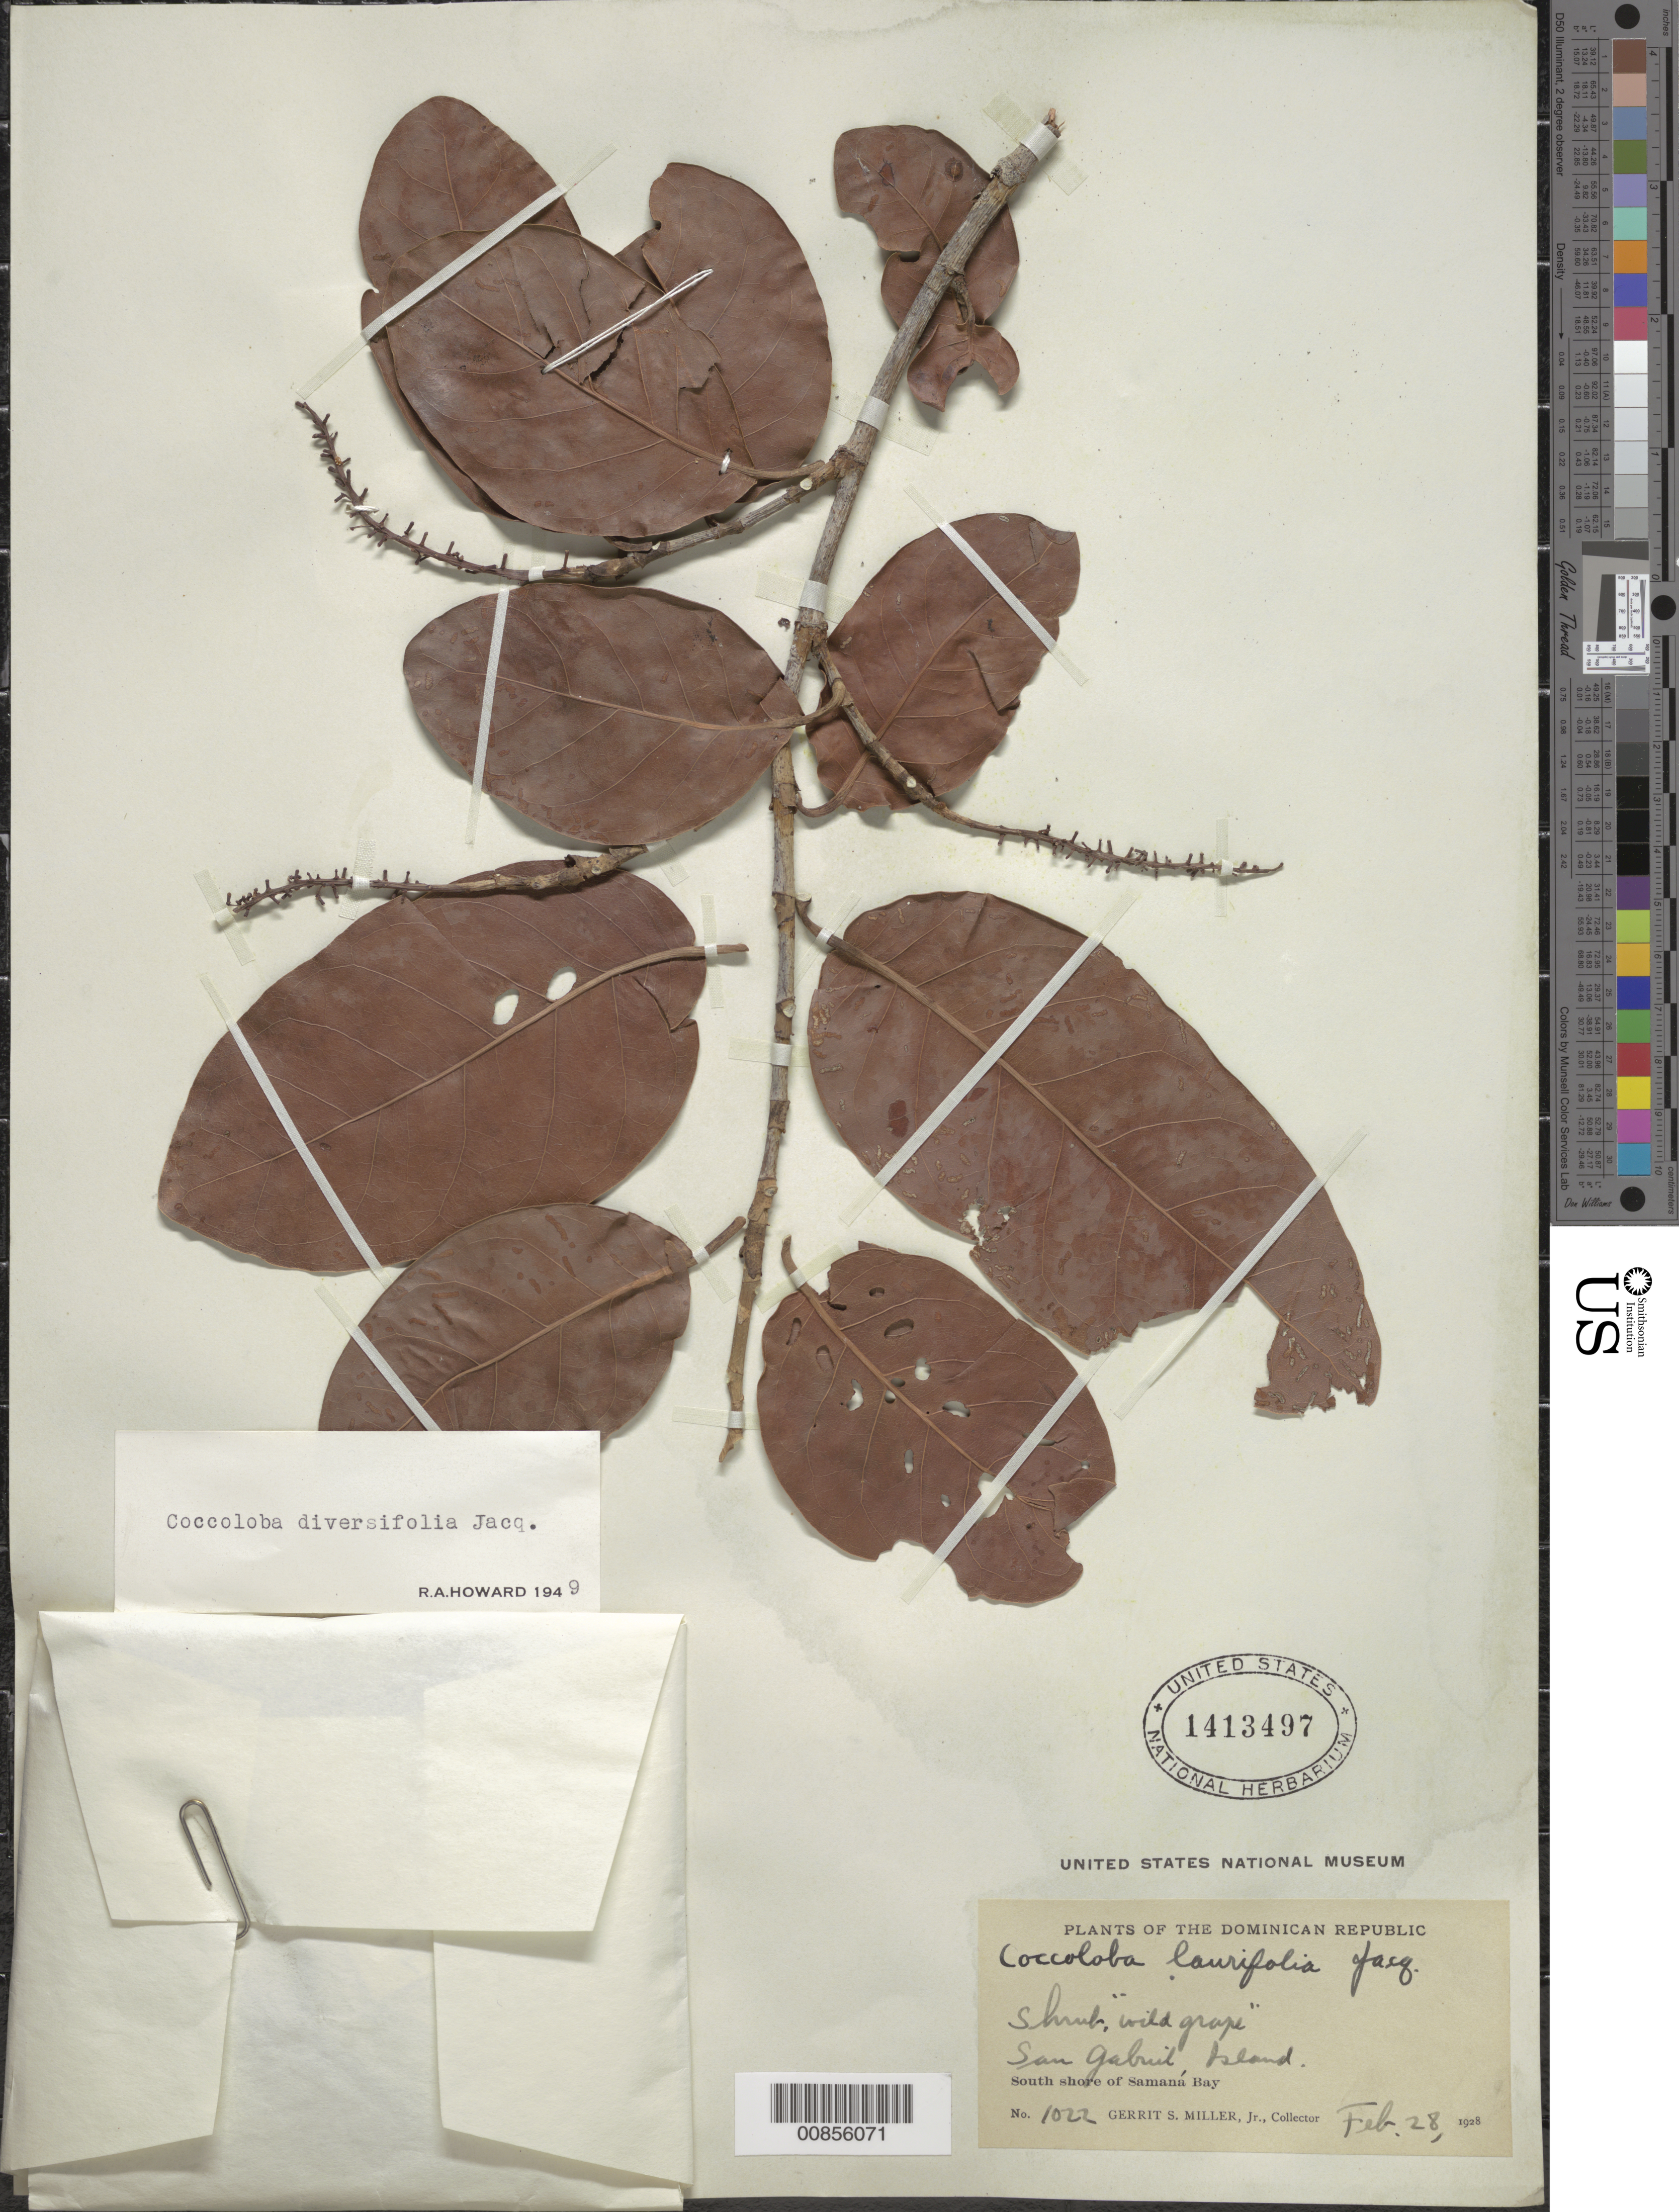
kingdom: Plantae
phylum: Tracheophyta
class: Magnoliopsida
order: Caryophyllales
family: Polygonaceae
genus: Coccoloba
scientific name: Coccoloba diversifolia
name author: Jacq.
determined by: Howard, R. A.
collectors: G. S. Miller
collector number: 1022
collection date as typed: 28 Feb 1928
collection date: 1928-02-28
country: Dominican Republic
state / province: Duarte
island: San Gabriel I.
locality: San Gabriel Island. South shore of Samaná Bay.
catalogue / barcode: US 1413497